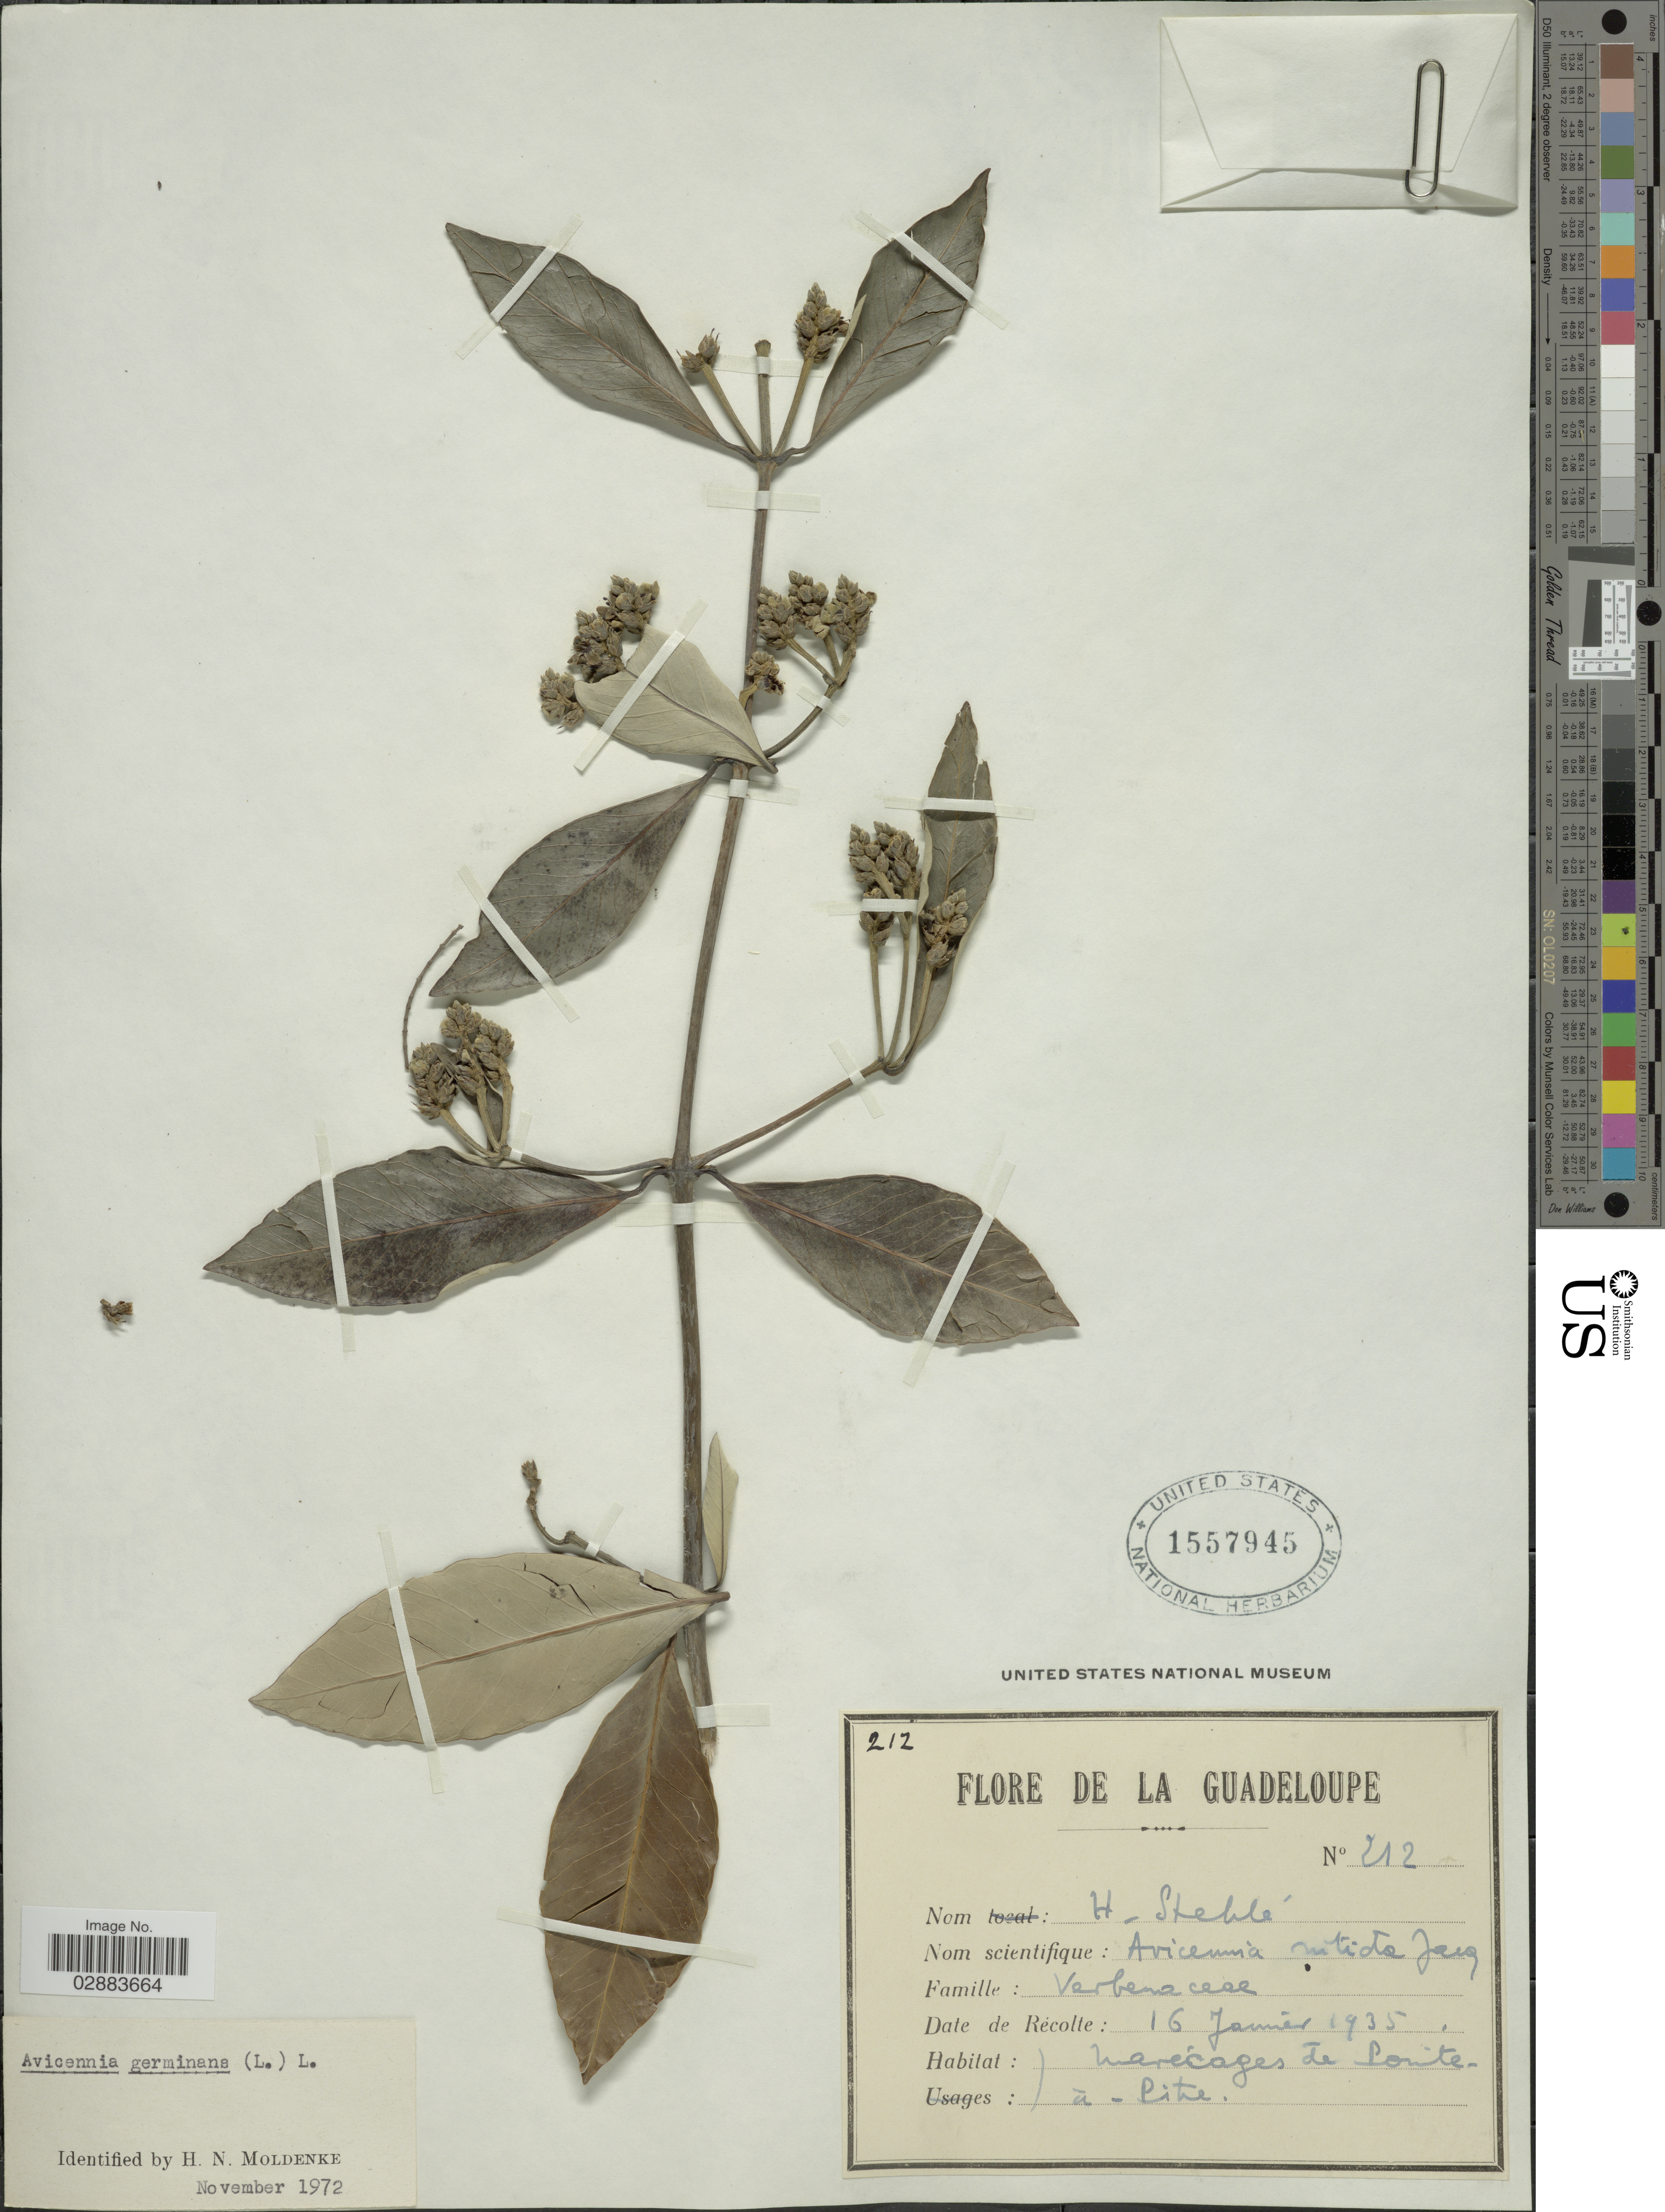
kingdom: Plantae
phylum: Tracheophyta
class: Magnoliopsida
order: Lamiales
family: Acanthaceae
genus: Avicennia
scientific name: Avicennia germinans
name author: (L.) L.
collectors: H. Stehlé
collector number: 212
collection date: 1935-01-16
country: Guadeloupe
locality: Marécages de Pointe-à-Pitre.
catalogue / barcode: US 1557945